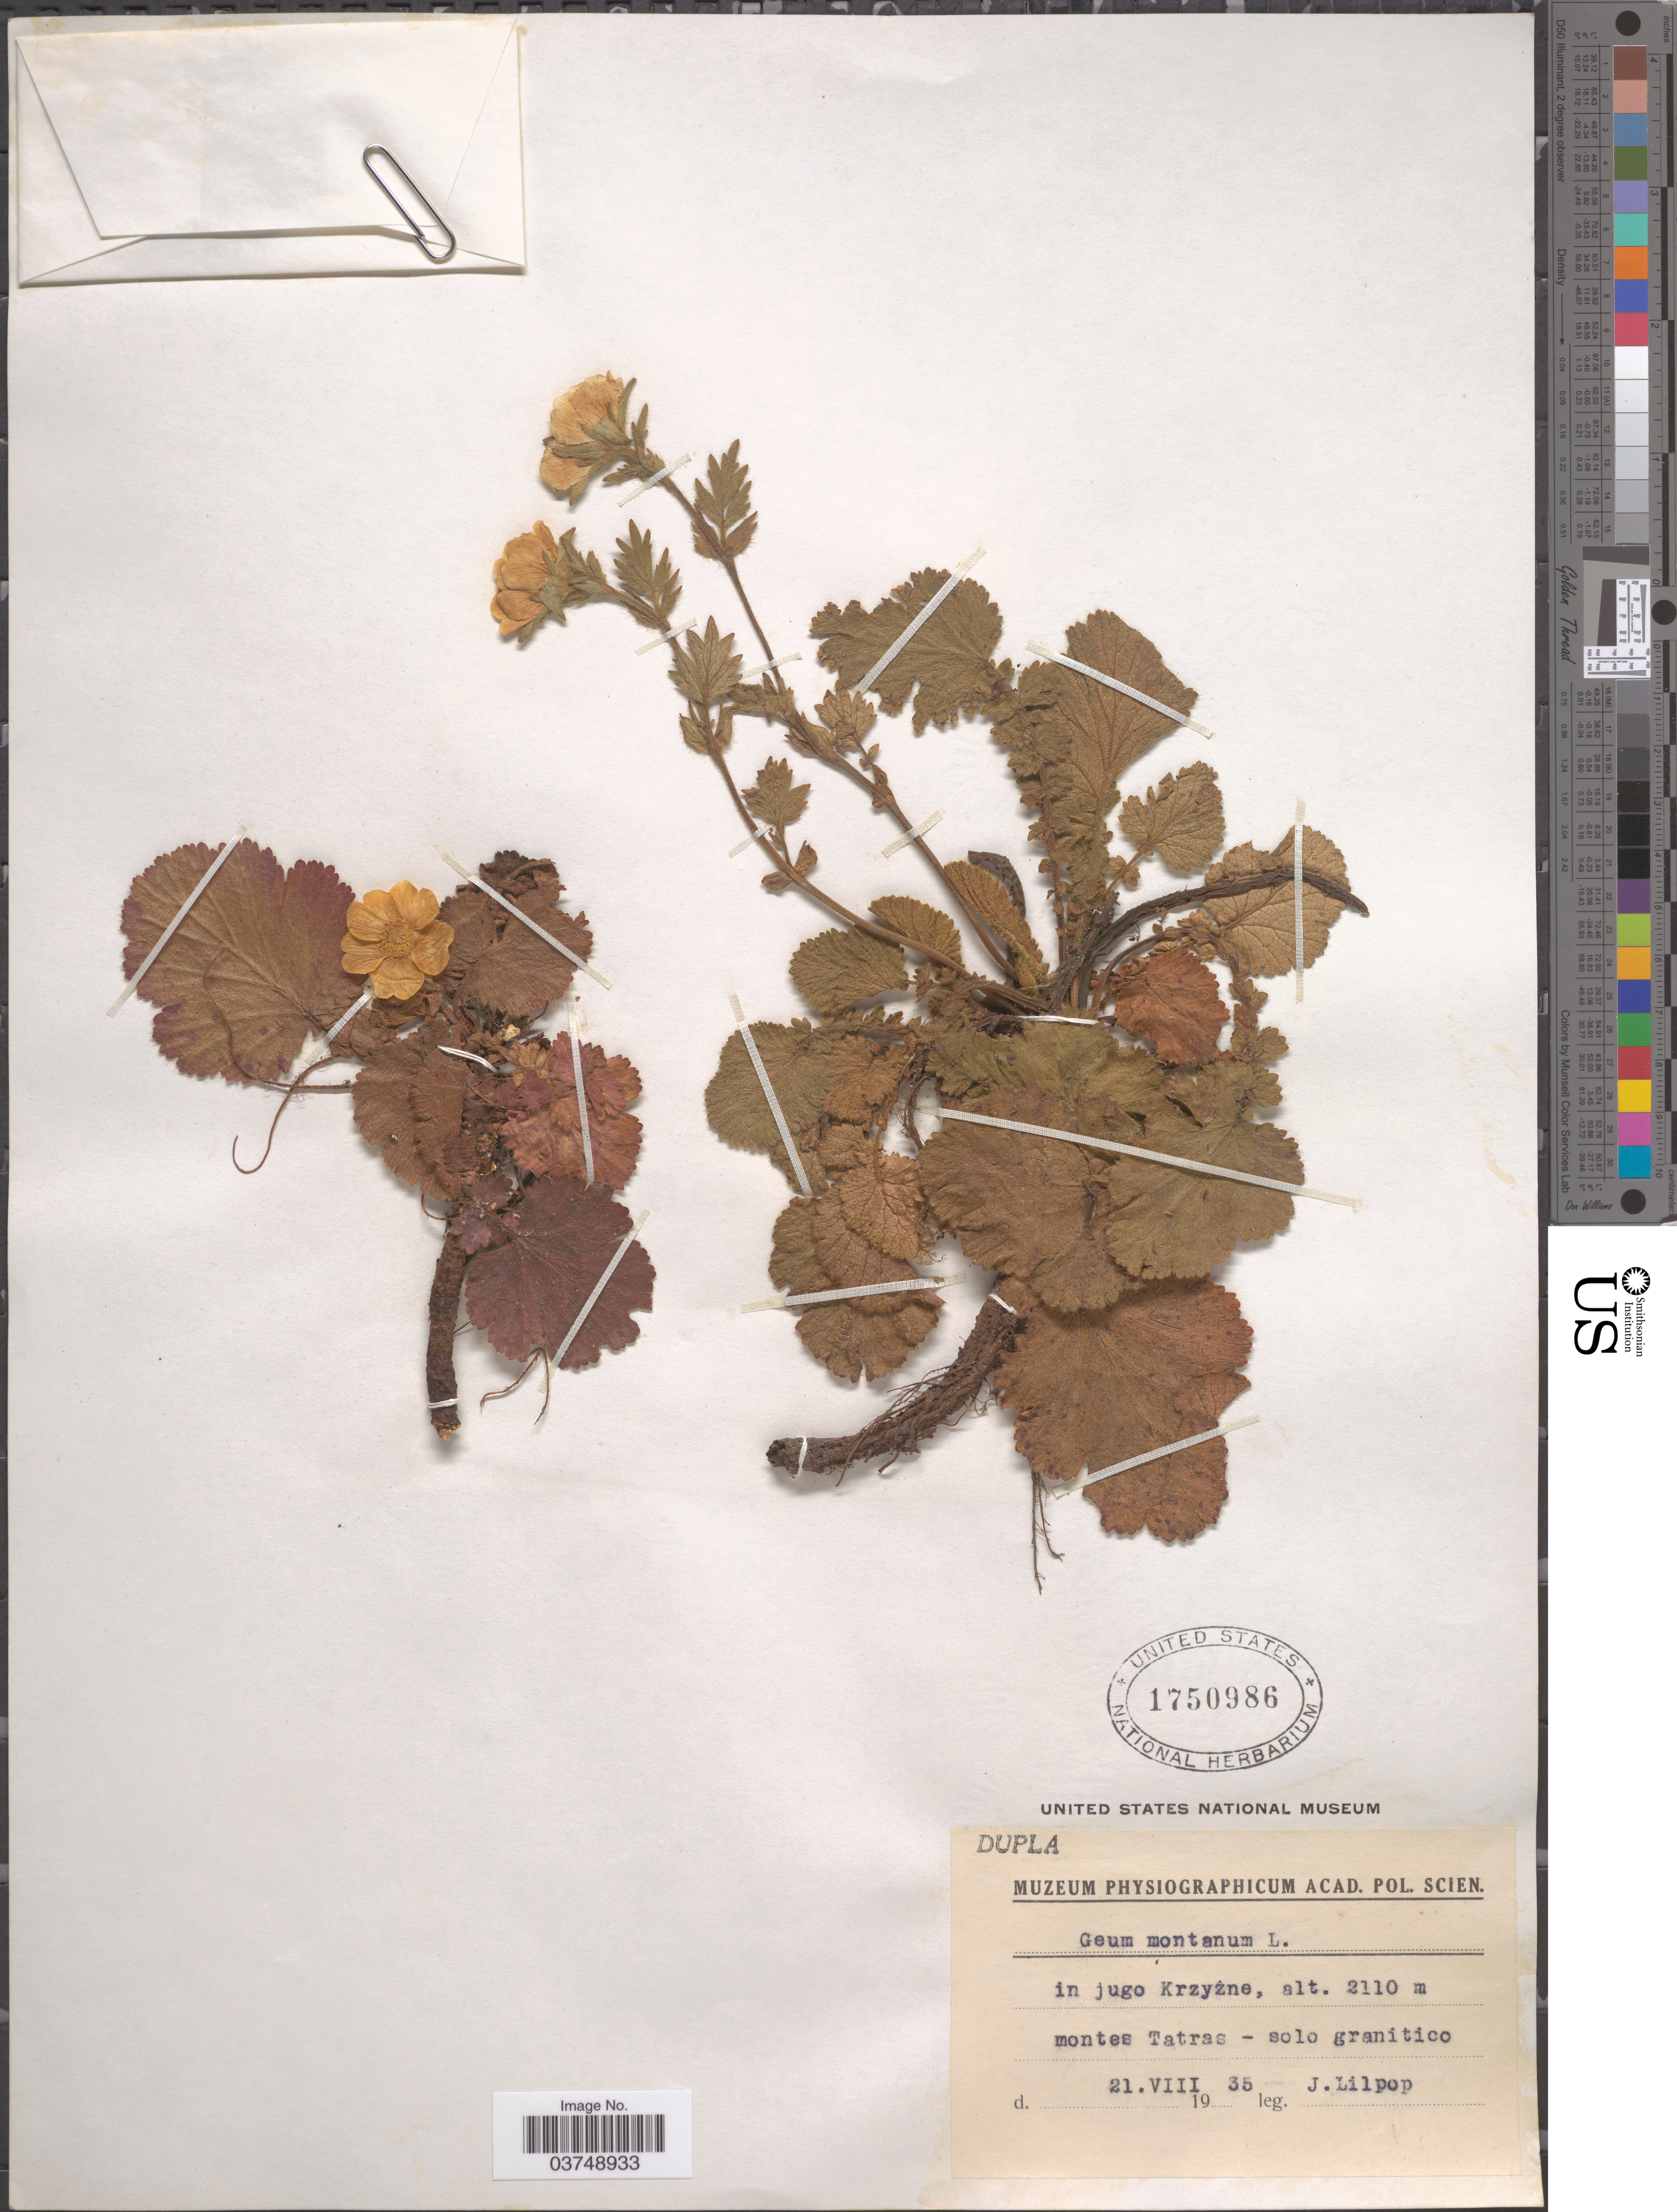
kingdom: Plantae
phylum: Tracheophyta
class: Magnoliopsida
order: Rosales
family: Rosaceae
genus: Geum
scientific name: Geum montanum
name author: L.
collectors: J. Lilpop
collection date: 1935-08-21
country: Poland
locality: In jugo Krzyzne. Montes Tatras - solo granitico.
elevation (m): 2110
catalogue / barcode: US 1750986